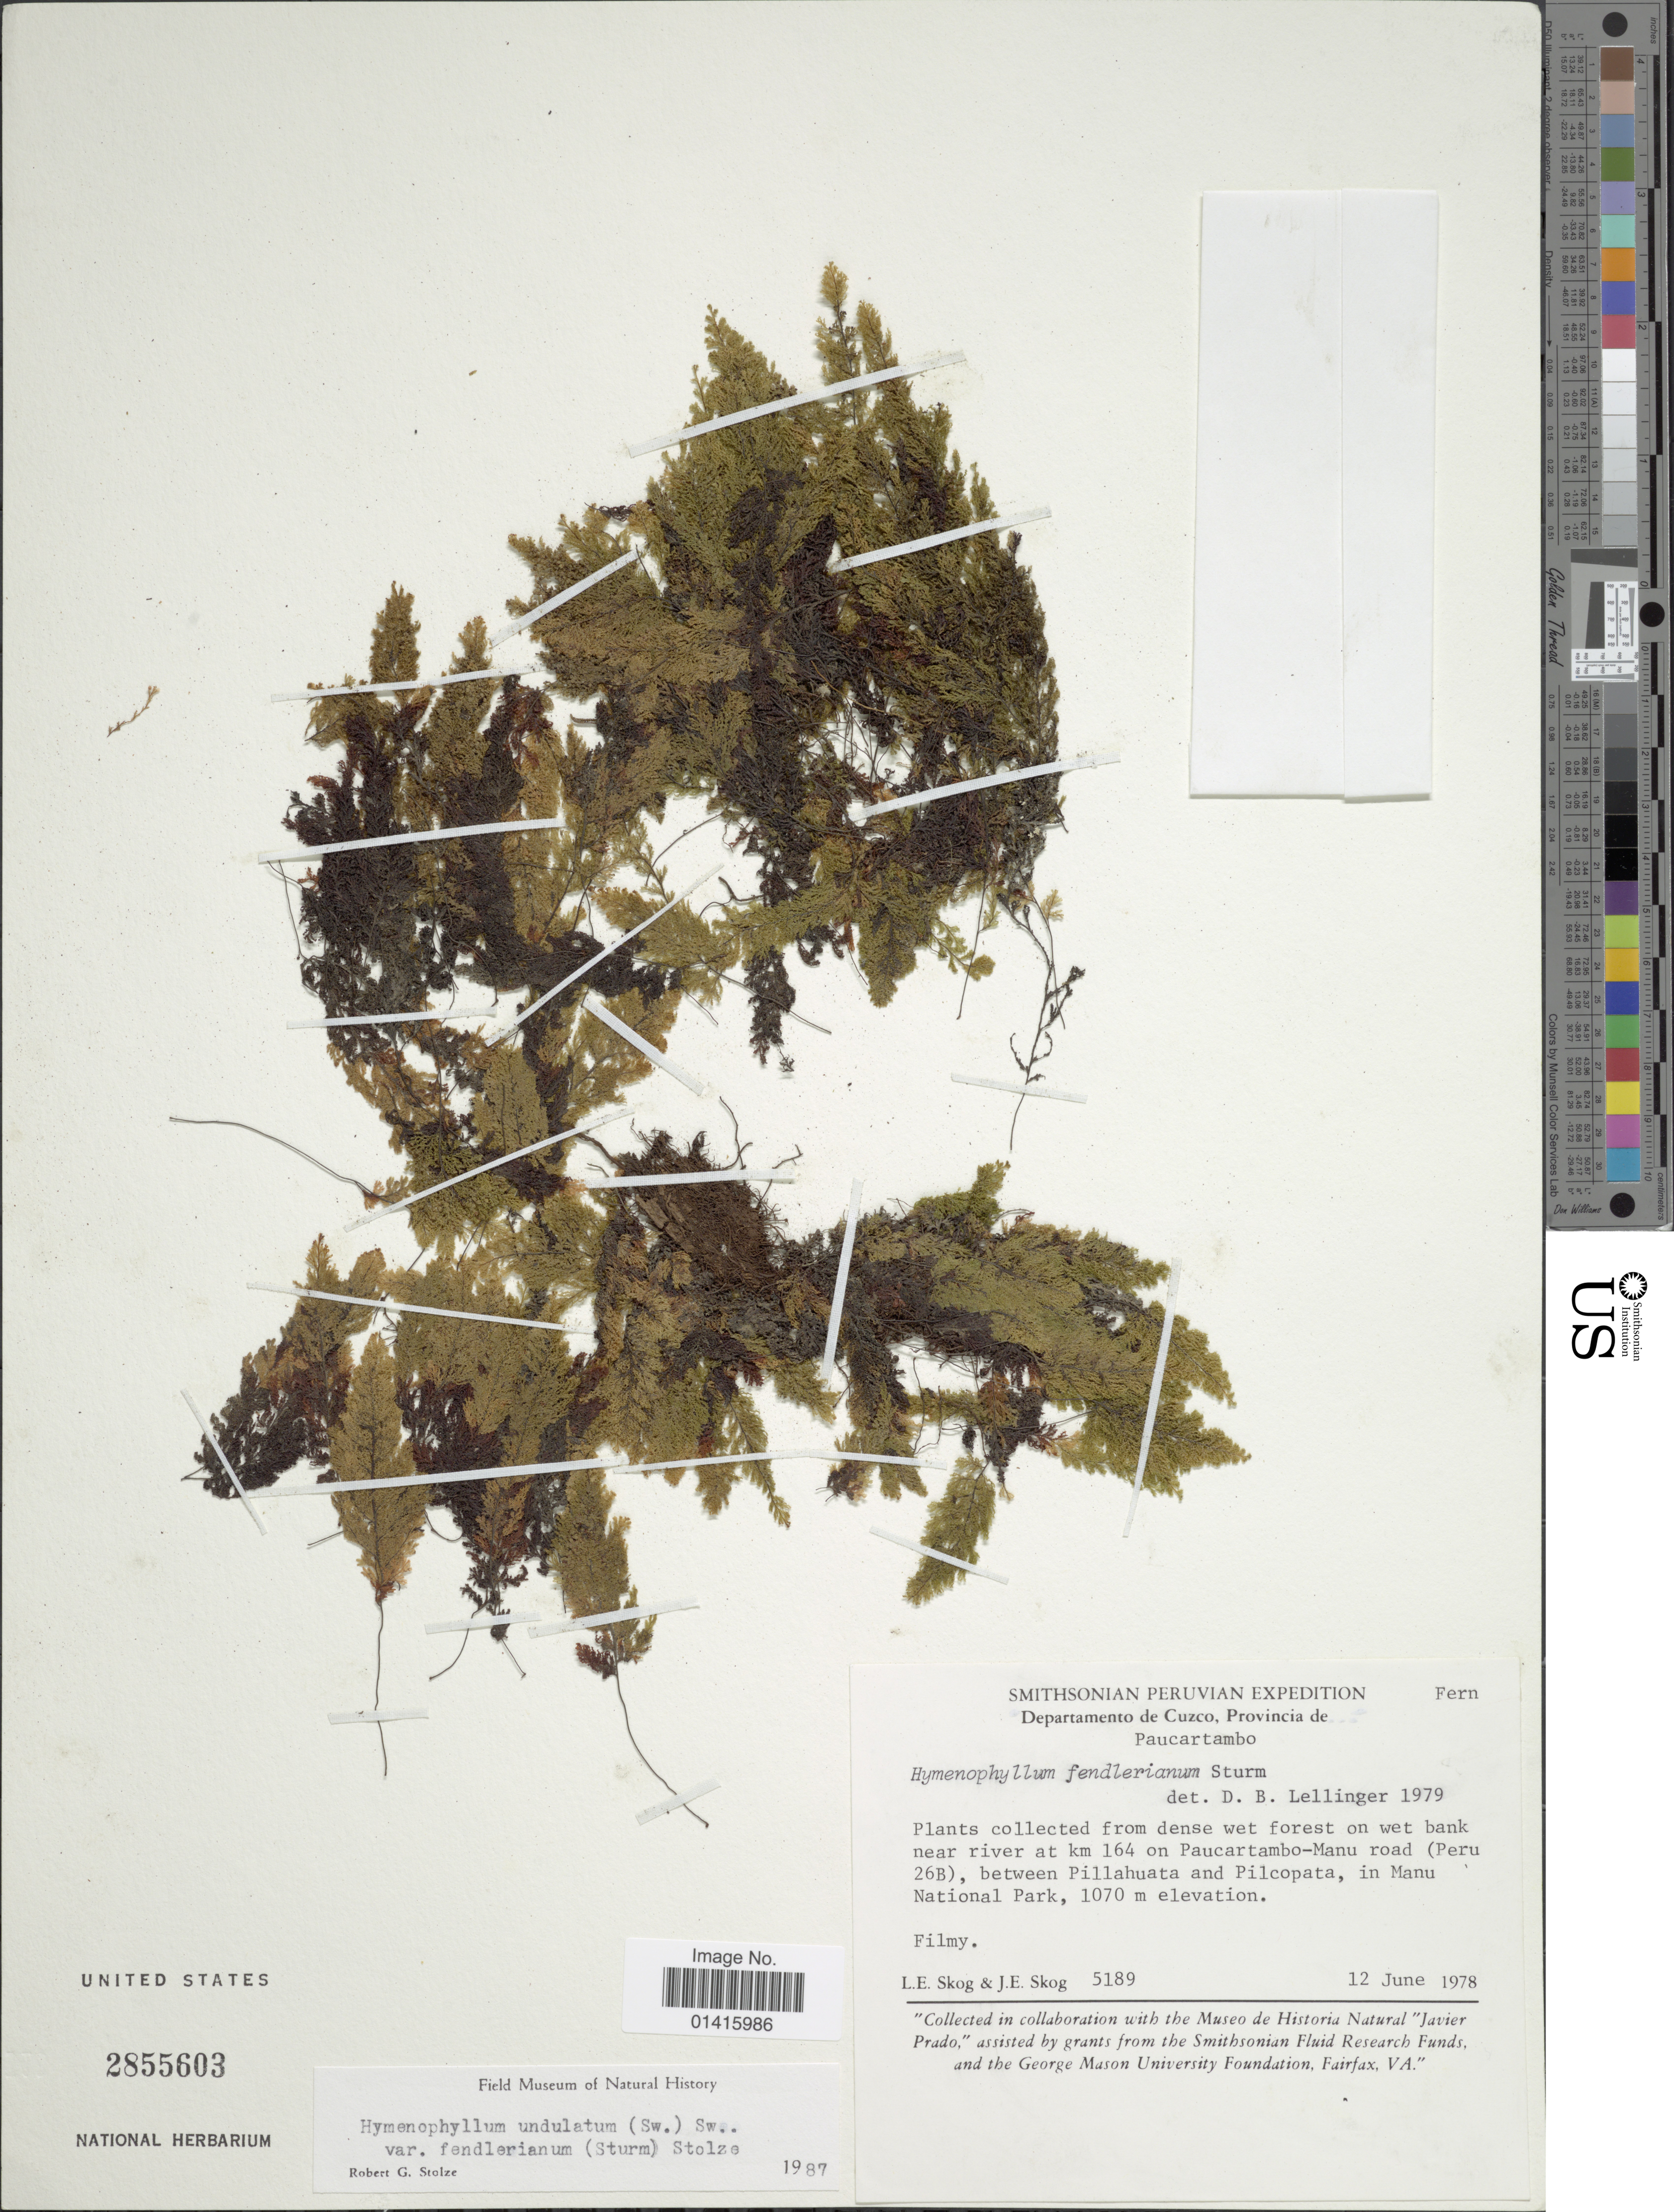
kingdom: Plantae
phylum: Tracheophyta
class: Polypodiopsida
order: Hymenophyllales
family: Hymenophyllaceae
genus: Hymenophyllum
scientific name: Hymenophyllum fendlerianum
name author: J.W. Sturm in Mart.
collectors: L. E. Skog & J. E. Skog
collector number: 5189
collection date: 1978-06-12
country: Peru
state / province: Cusco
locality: Departamento de Cuzco, Provincia de Paucartambo, on wet bank near river at km 164 on Paucartambo-Manu road(Peru 26B) between Pillahuata and Pilcopata, in Manu National Park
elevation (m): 1070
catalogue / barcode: US 2855603